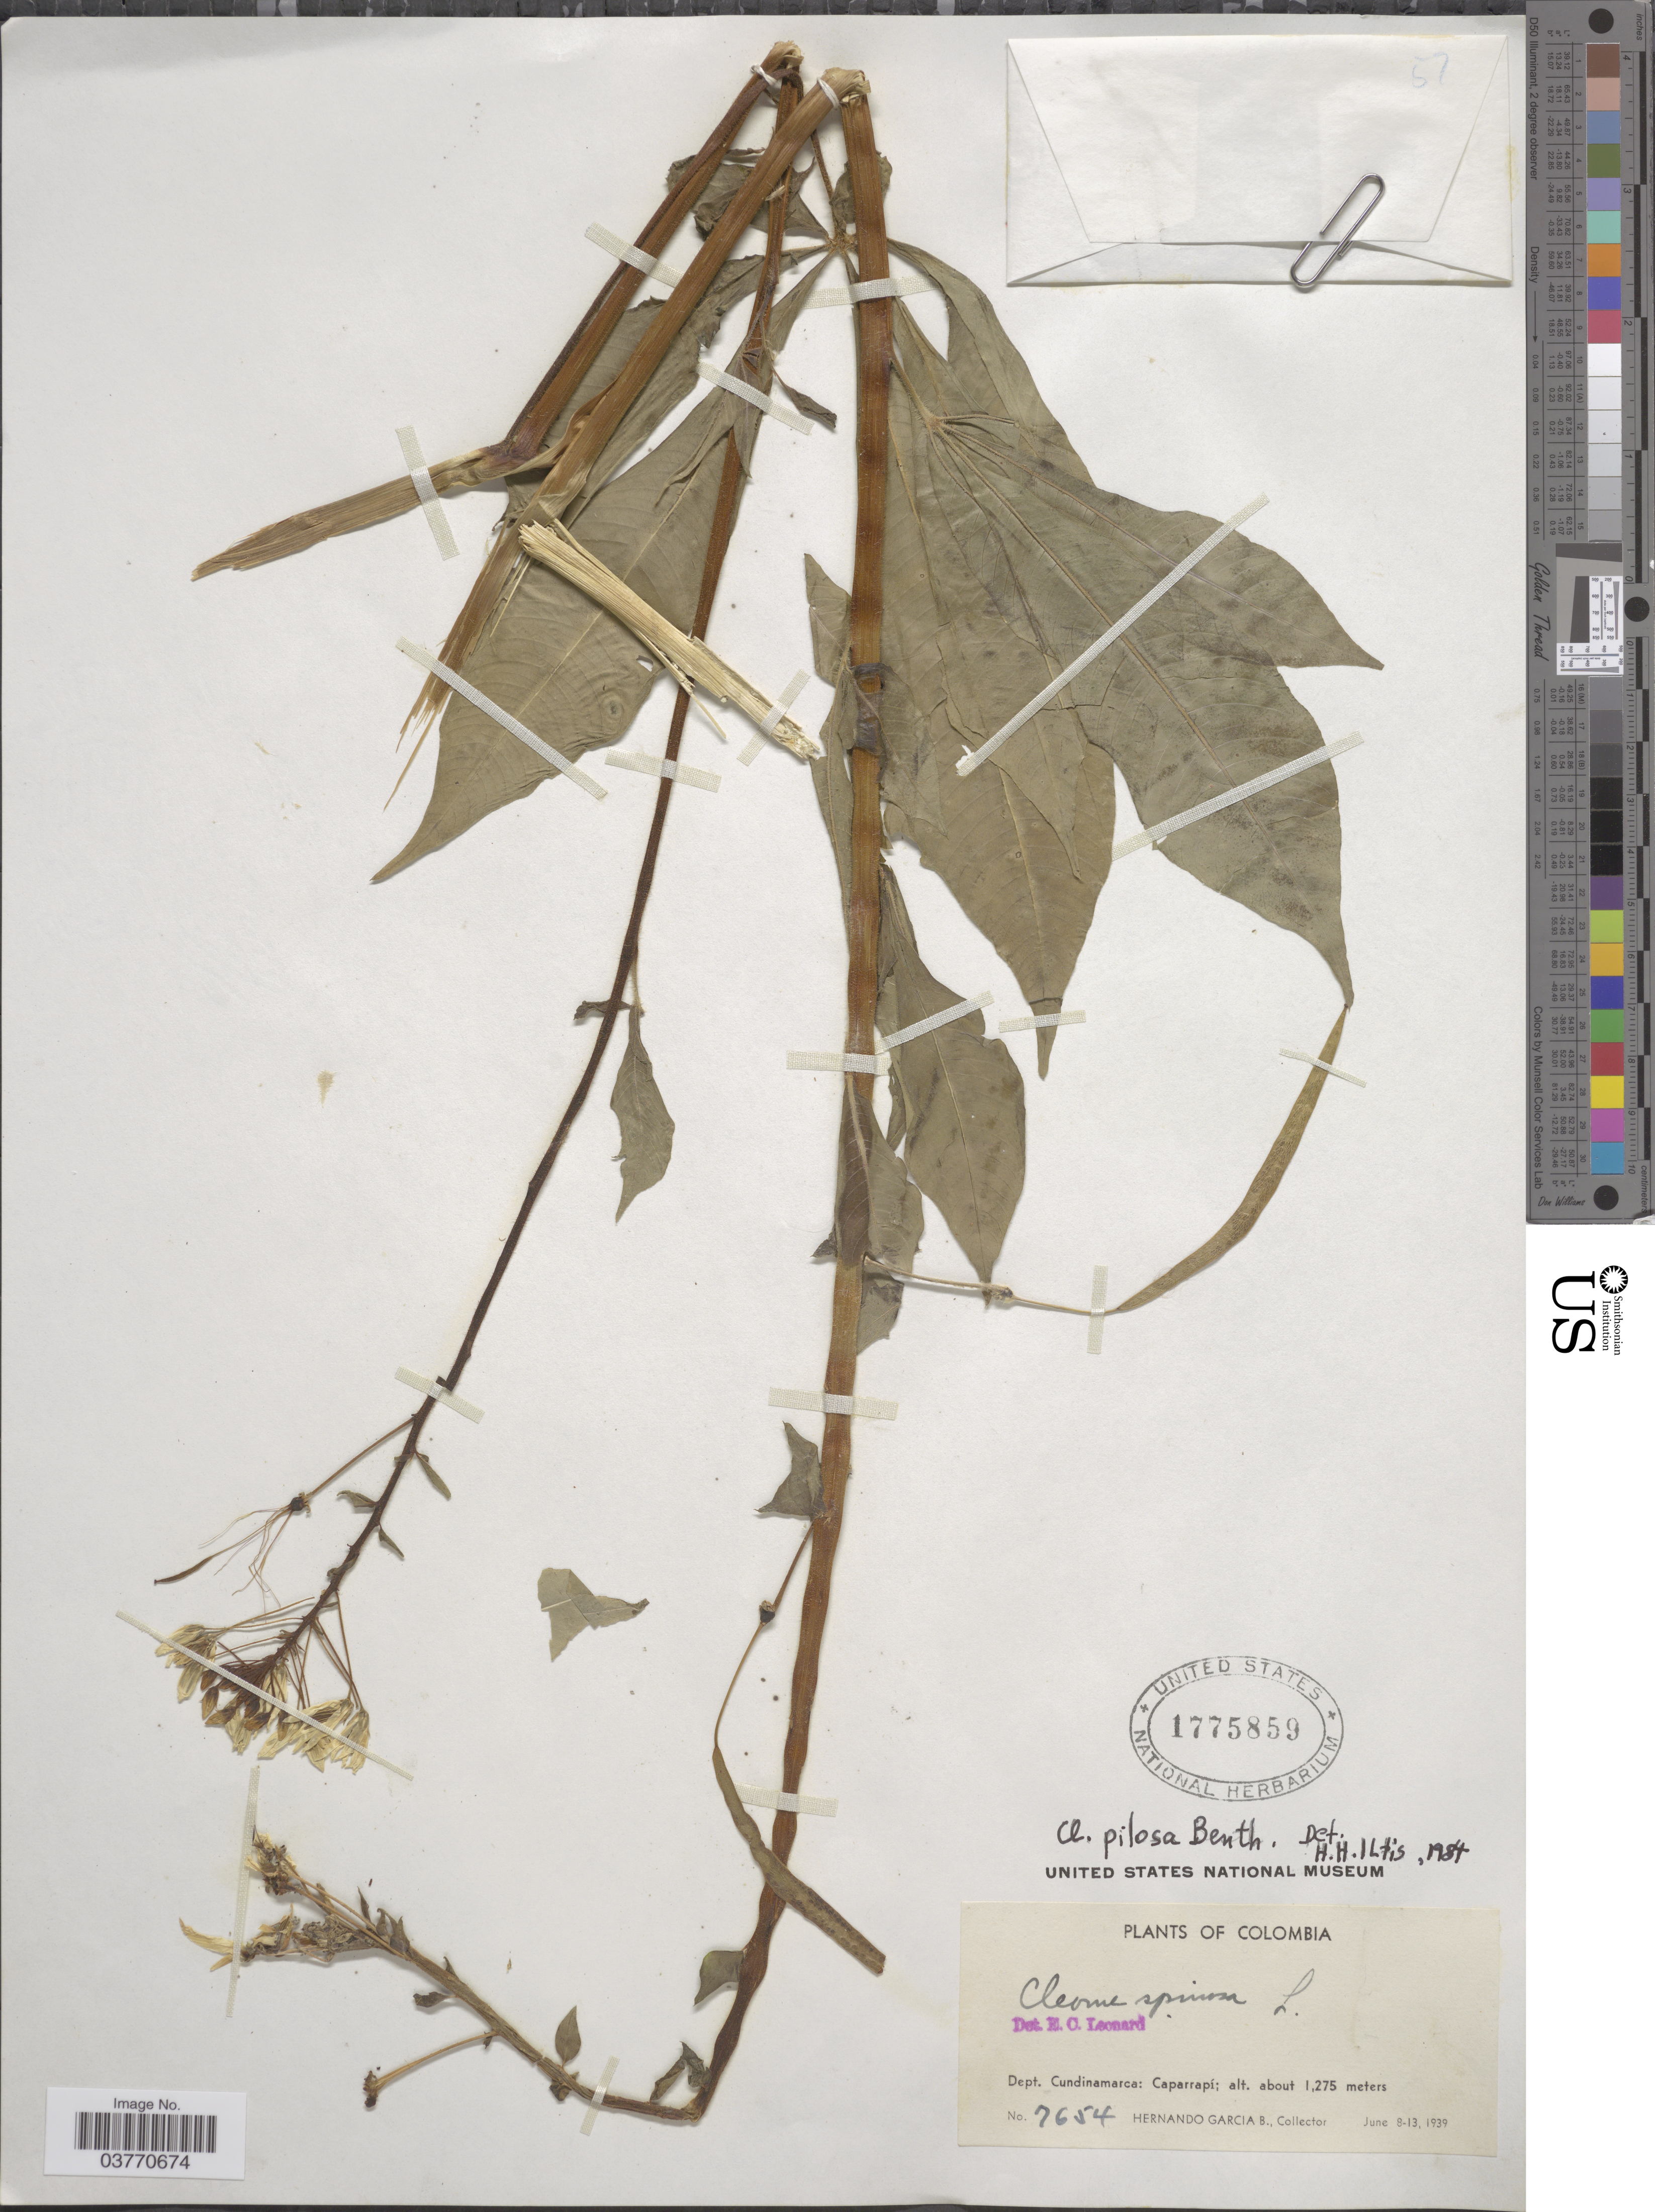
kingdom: Plantae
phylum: Tracheophyta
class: Magnoliopsida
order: Brassicales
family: Cleomaceae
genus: Cochranella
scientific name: Cochranella pilosa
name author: (Benth.) E.M. McGinty & Roalson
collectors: H. García Barriga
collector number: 7654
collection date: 1939-06-08/1939-06-13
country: Colombia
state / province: Cundinamarca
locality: Dept. Cundinamarca: Caparrapí.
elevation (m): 1275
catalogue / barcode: US 1775859